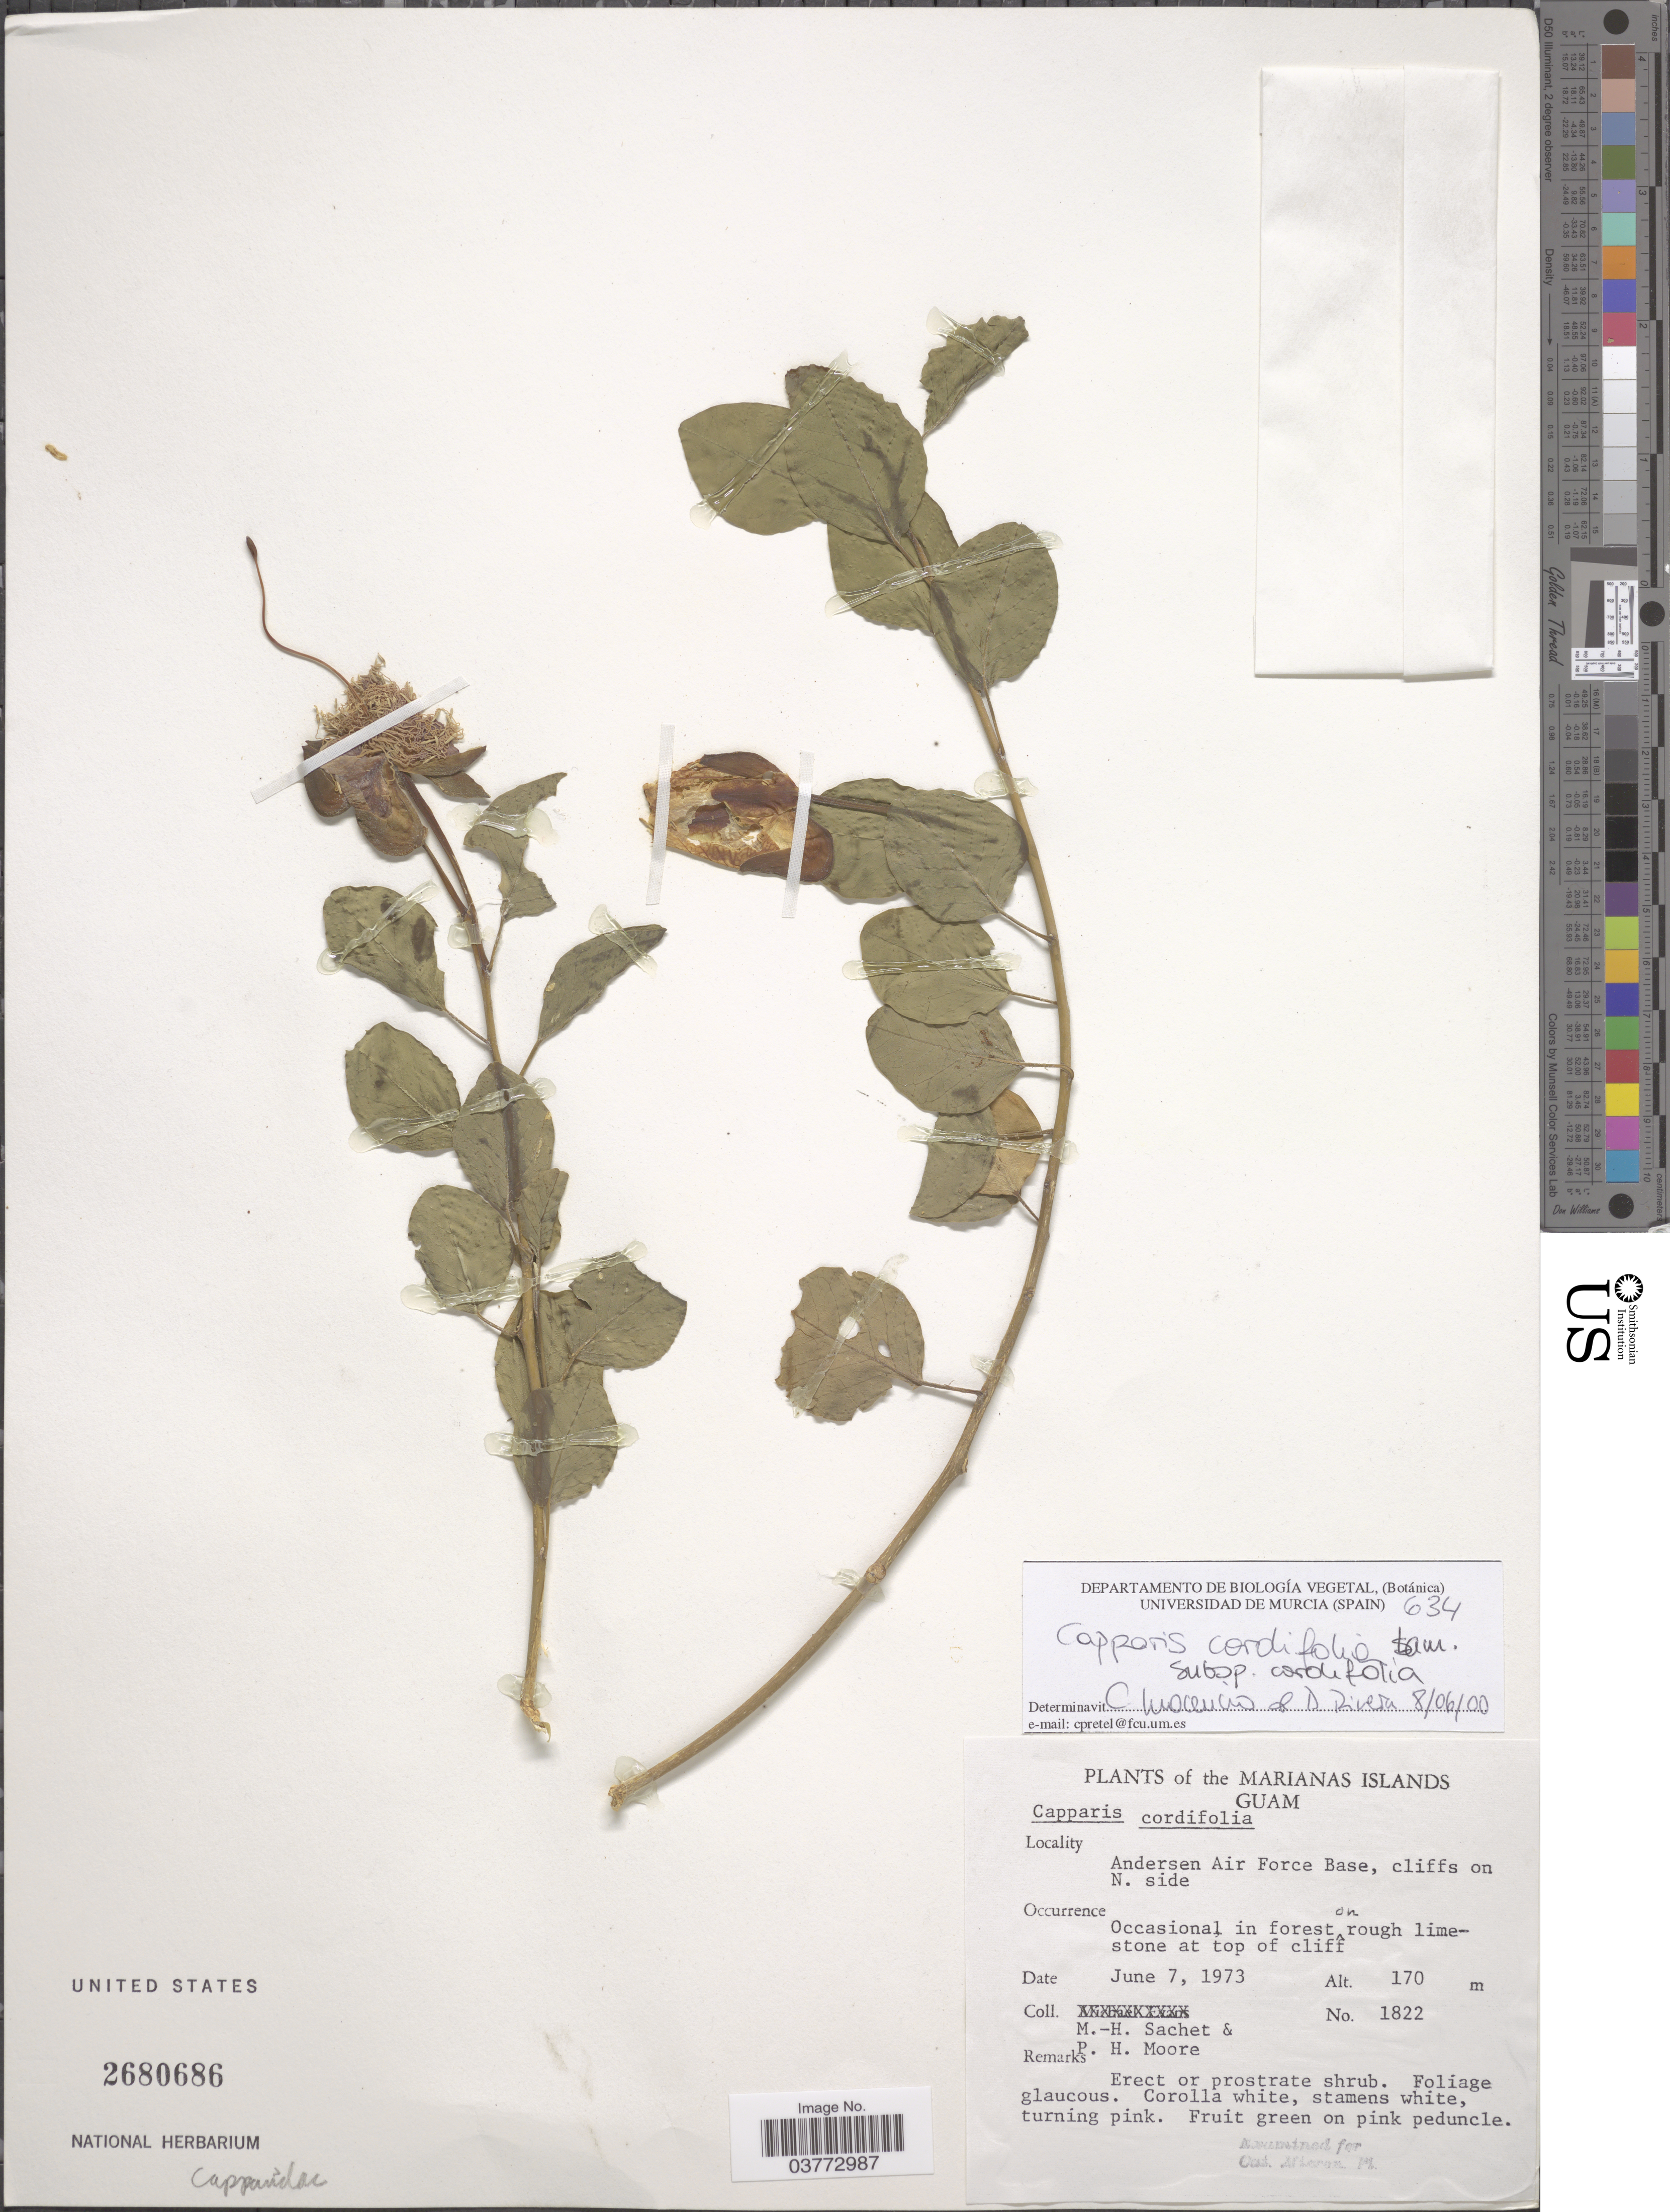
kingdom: Plantae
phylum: Tracheophyta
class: Magnoliopsida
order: Brassicales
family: Capparaceae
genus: Capparis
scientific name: Capparis spinosa subsp. cordifolia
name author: (Lam.) Fici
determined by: Wagner, W. L., (BOT), Smithsonian Institution - National Museum of Natural History (UNITED STATES)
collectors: M.-H. Sachet & P. H. Moore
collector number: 1822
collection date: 1973-06-07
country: Guam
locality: The Marianas Islands. Andersen Air Force Base, cliffs on N. side.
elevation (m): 170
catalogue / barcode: US 2680686